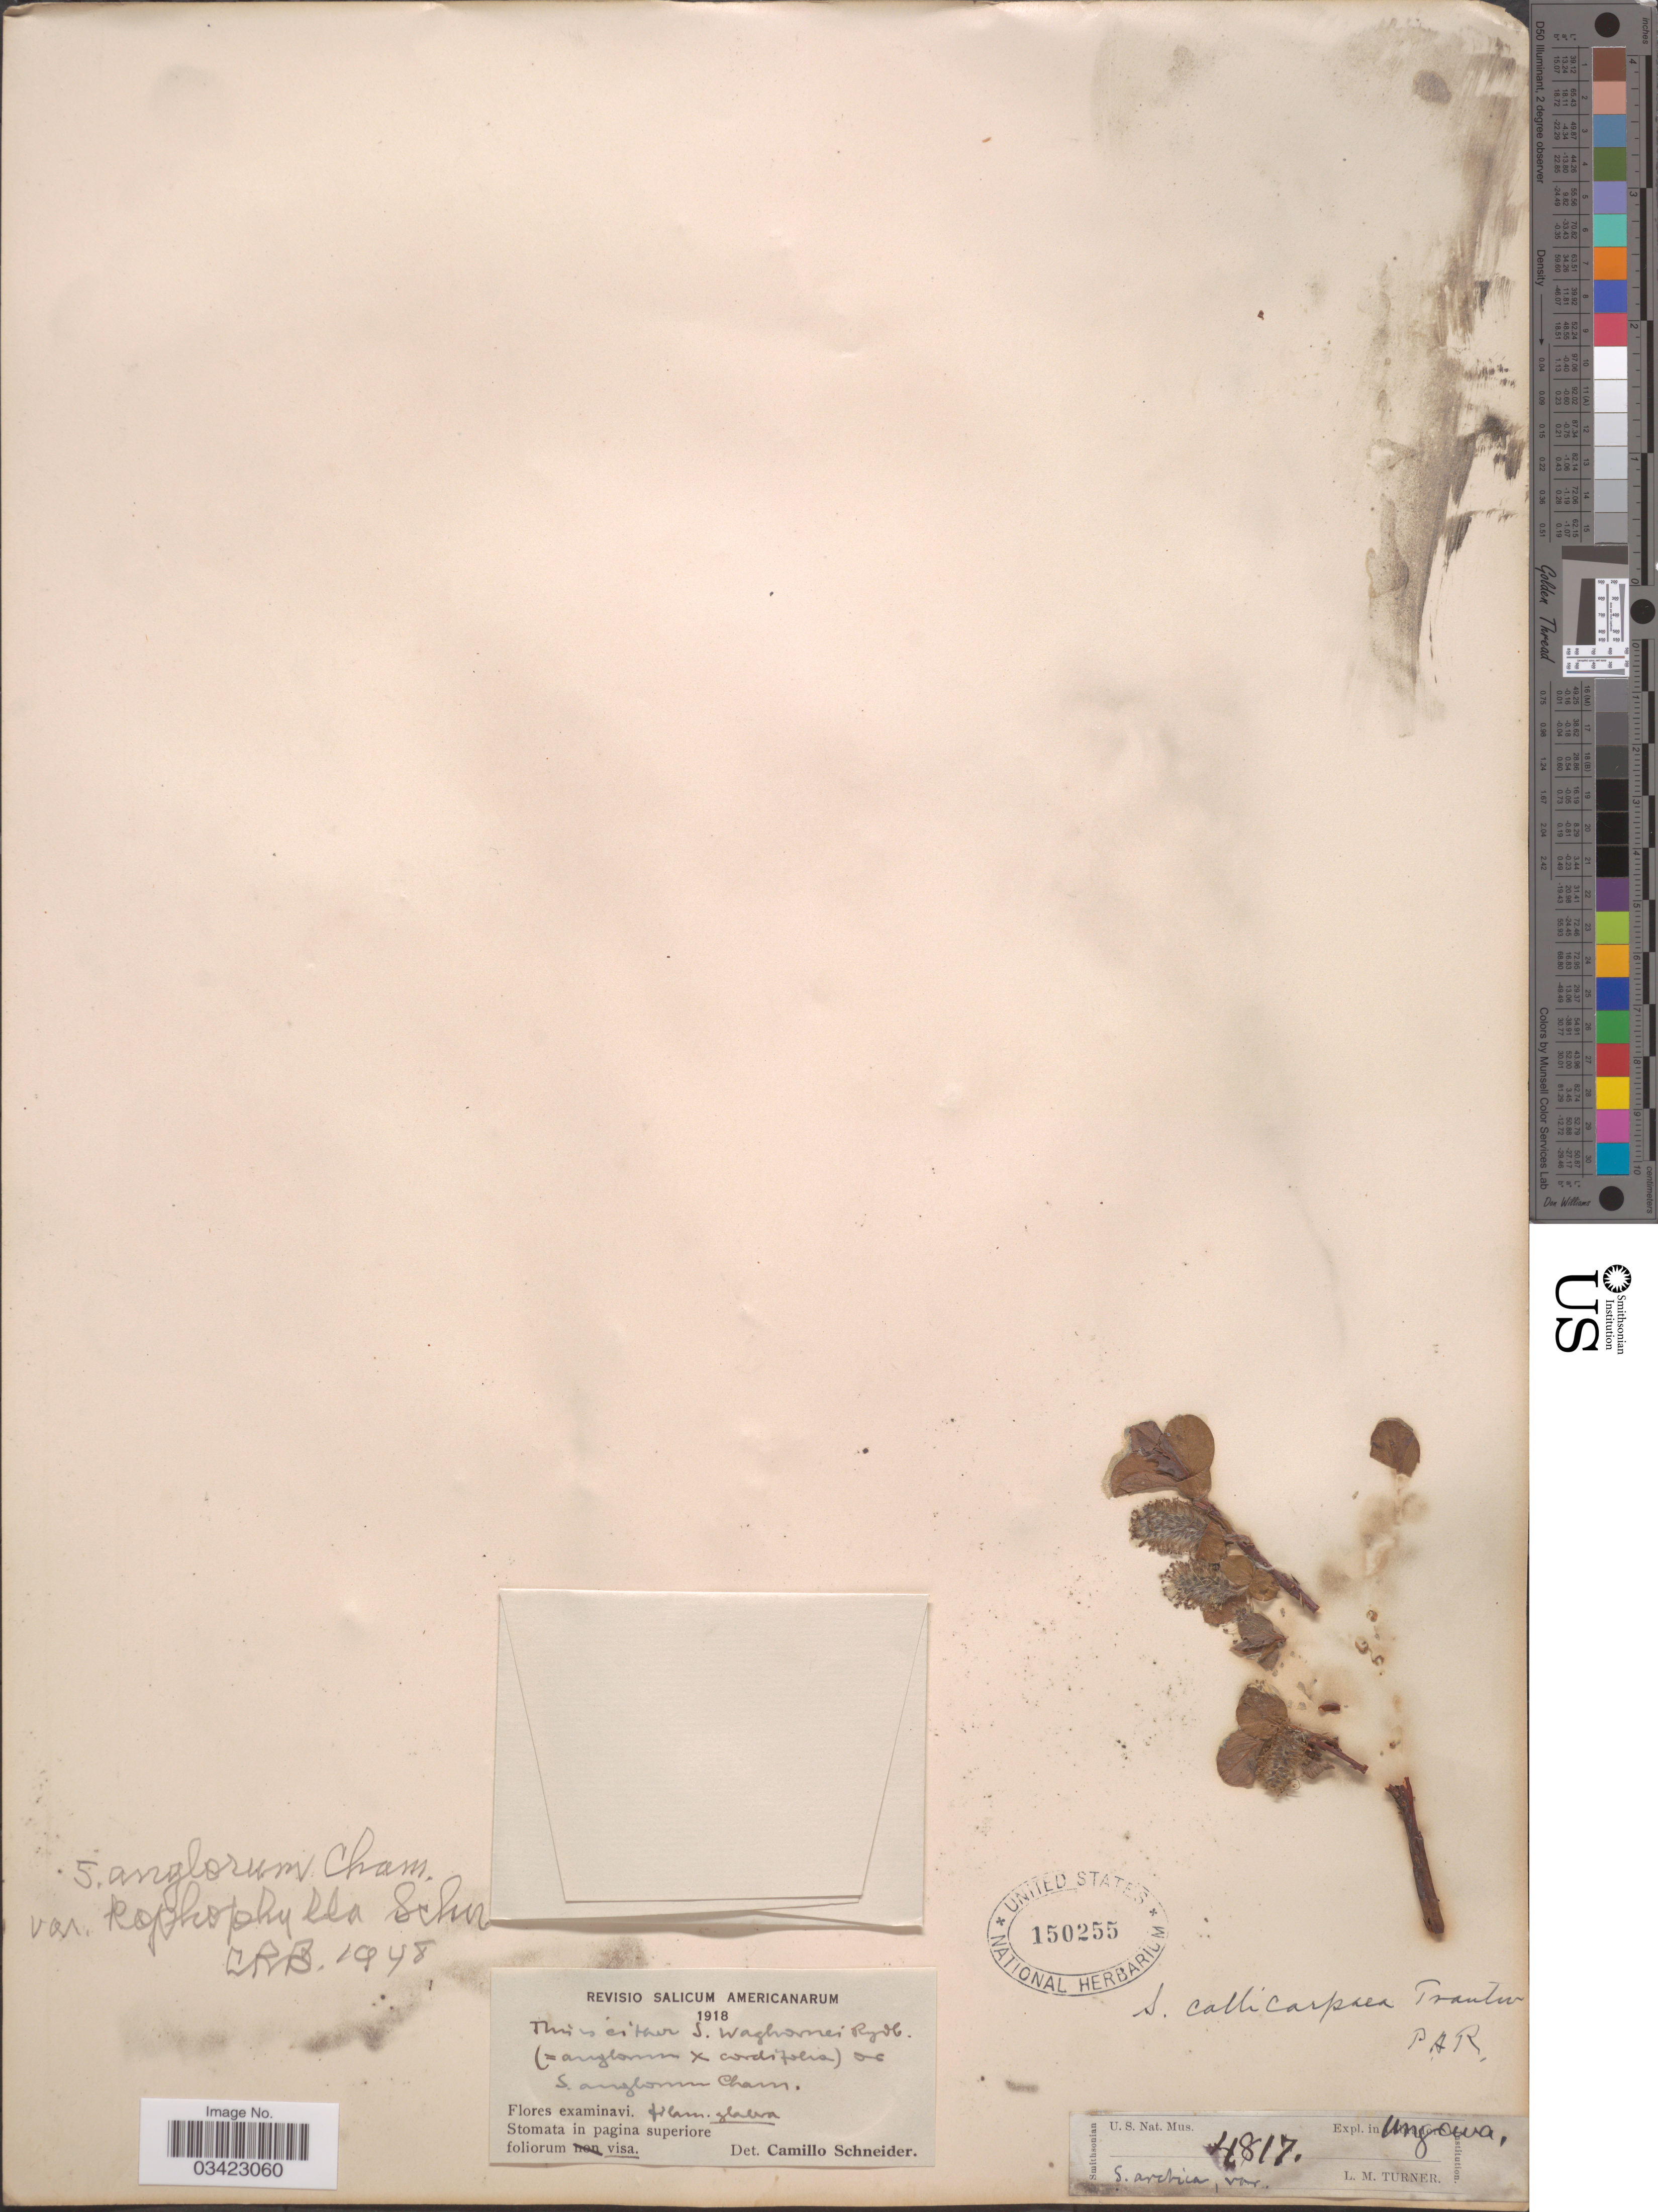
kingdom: Plantae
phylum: Tracheophyta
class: Magnoliopsida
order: Malpighiales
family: Salicaceae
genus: Salix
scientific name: Salix anglorum var. kophophylla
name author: C.K. Schneid.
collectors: L. M. Turner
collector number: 4817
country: Canada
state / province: Newfoundland and Labrador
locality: Ungawa.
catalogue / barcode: US 150255